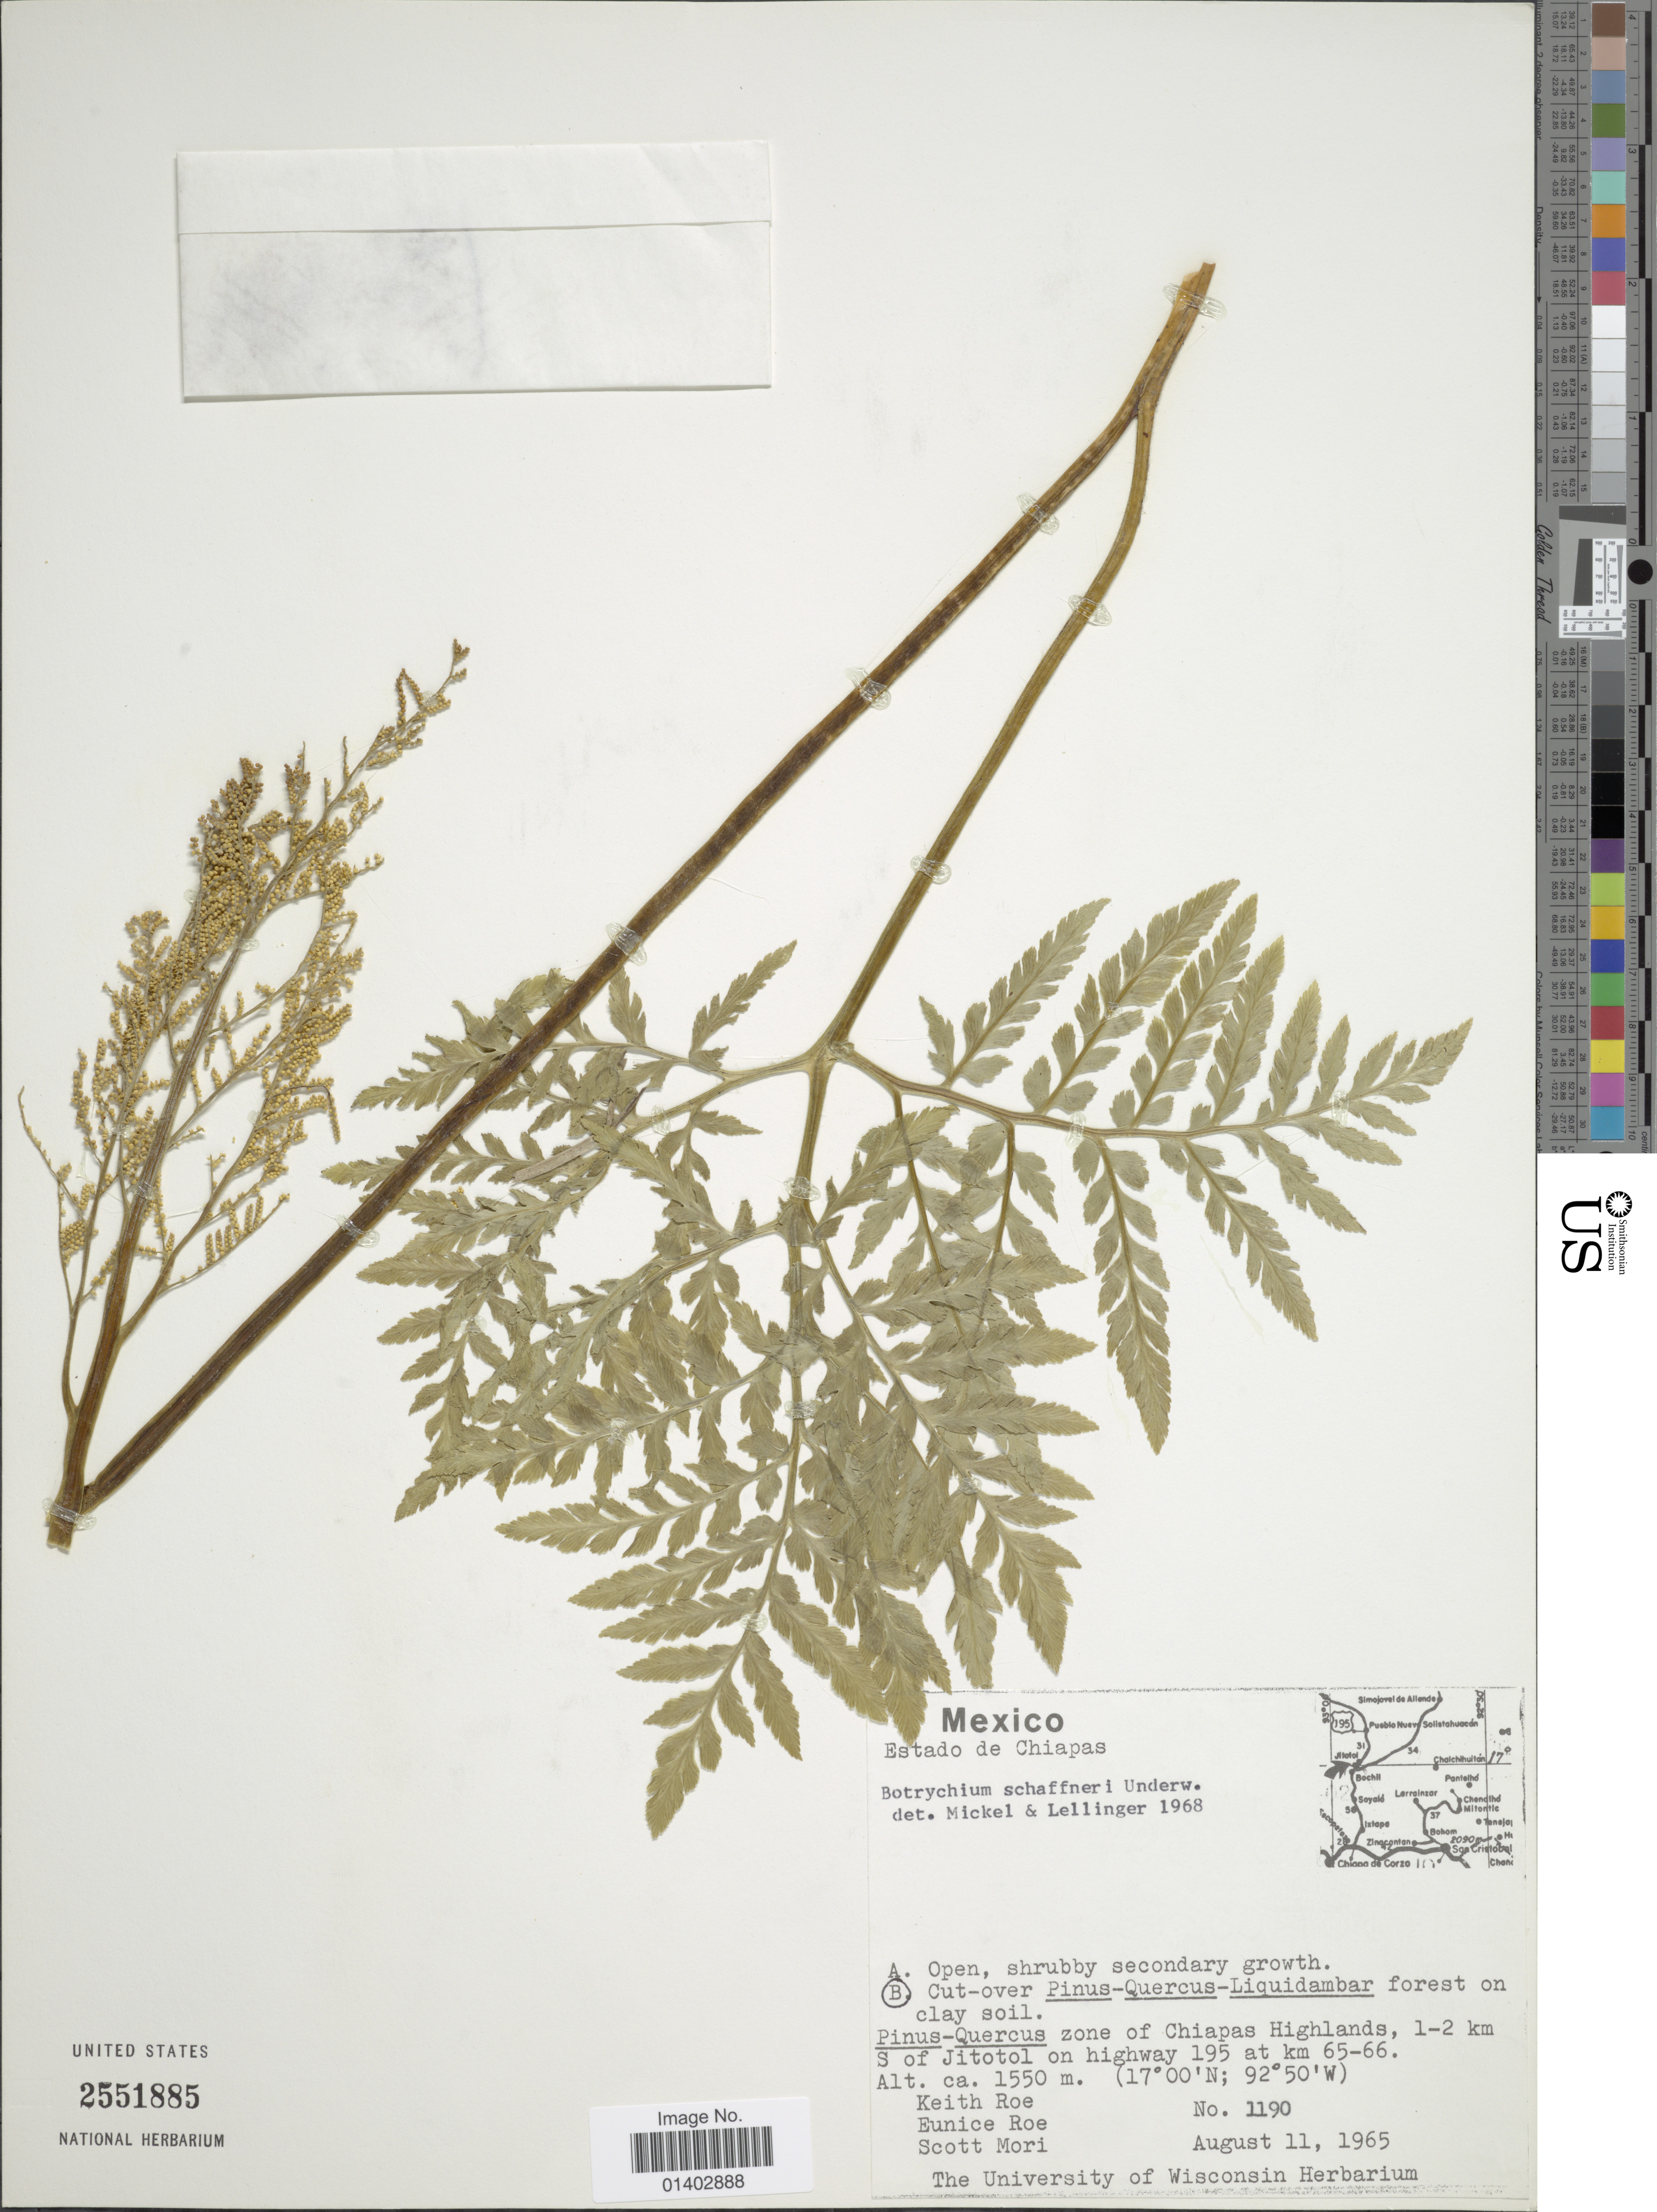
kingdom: Plantae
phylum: Tracheophyta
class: Polypodiopsida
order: Ophioglossales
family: Ophioglossaceae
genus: Botrychium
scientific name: Botrychium schaffneri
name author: Underw.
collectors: K. E. Roe, E. Roe & S. Mori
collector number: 1190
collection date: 1965-08-11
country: Mexico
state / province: Chiapas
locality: Zone of Chiapas Highlands, 1-2 km S of Jitotol on highway 195 at km 65-66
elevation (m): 1550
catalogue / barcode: US 2551885